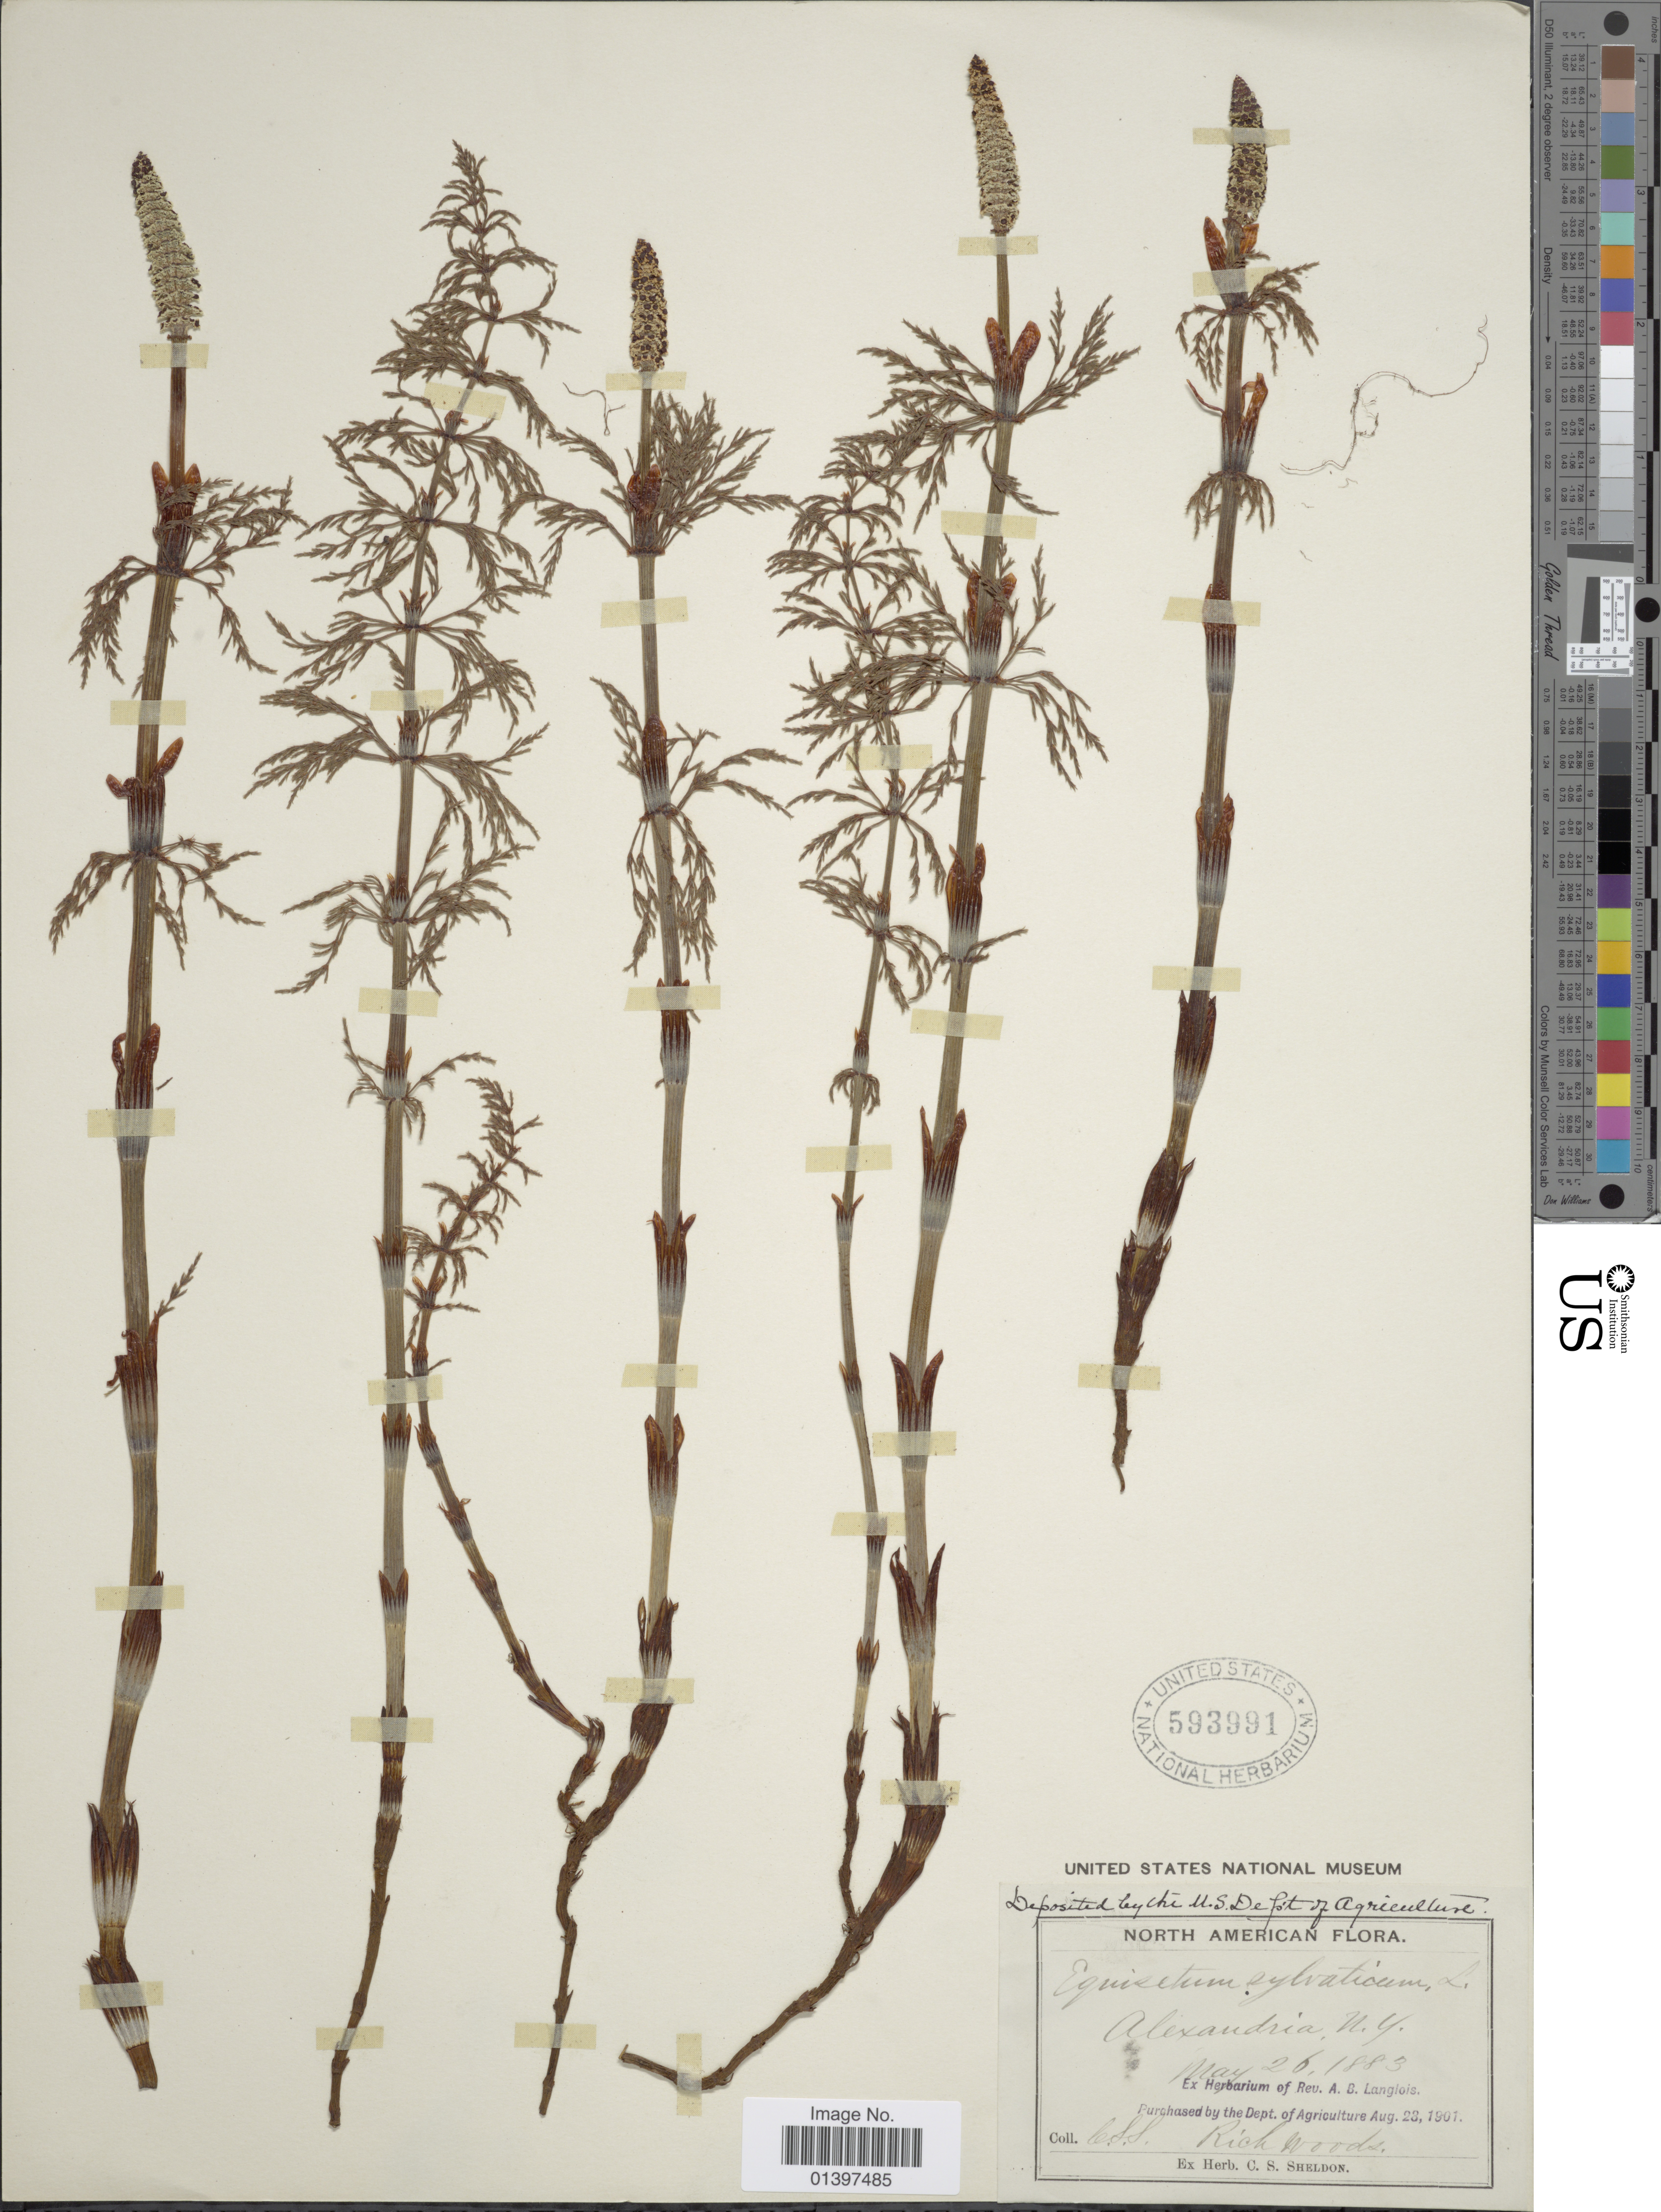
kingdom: Plantae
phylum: Tracheophyta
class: Polypodiopsida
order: Equisetales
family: Equisetaceae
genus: Equisetum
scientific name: Equisetum sylvaticum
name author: L.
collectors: C. S. Sheldon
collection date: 1883-05-26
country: United States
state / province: New York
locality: Alexandria, N. Y.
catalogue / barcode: US 593991